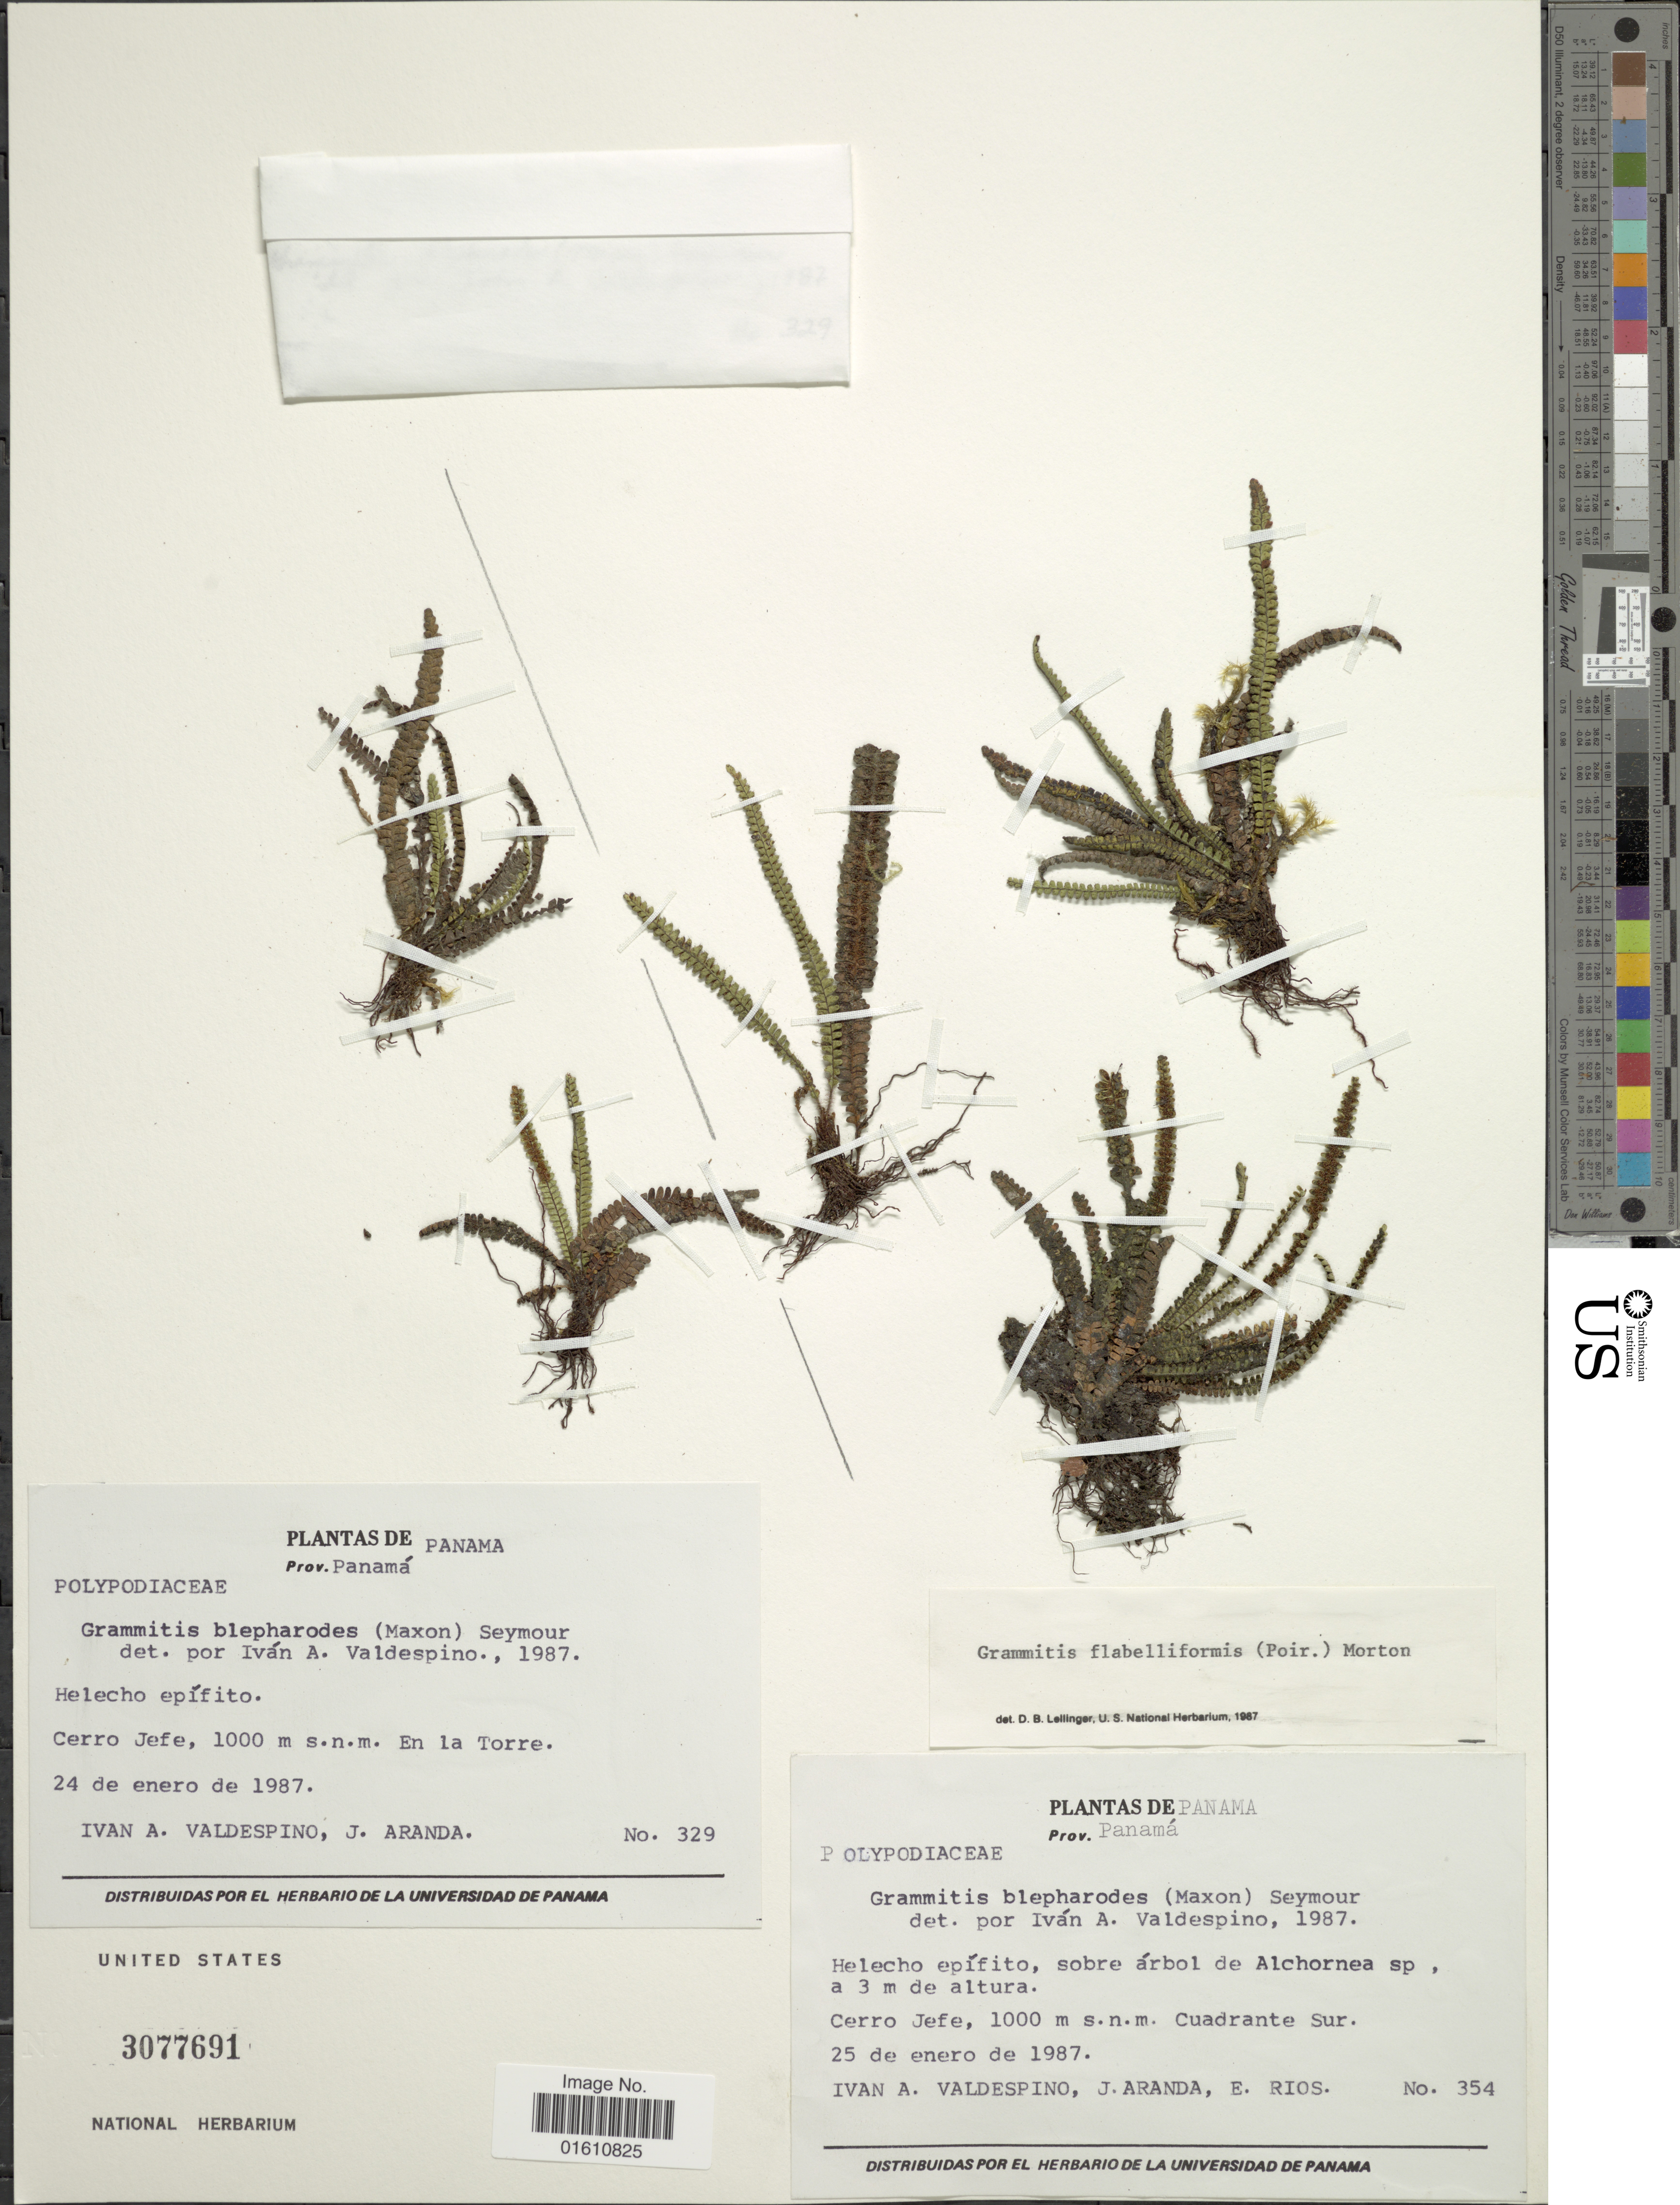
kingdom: Plantae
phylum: Tracheophyta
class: Polypodiopsida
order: Polypodiales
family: Polypodiaceae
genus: Moranopteris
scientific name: Moranopteris taenifolia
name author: (Jenman) R. Y. Hirai & J. Prado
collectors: I. A. Valdespino, J. Aranda & E. Rios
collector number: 354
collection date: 1987-01-25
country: Panama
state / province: Panamá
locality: Prov. Panama, Cerro Jefe, Cuadrante Sur.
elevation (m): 1000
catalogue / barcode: US 3077691-2